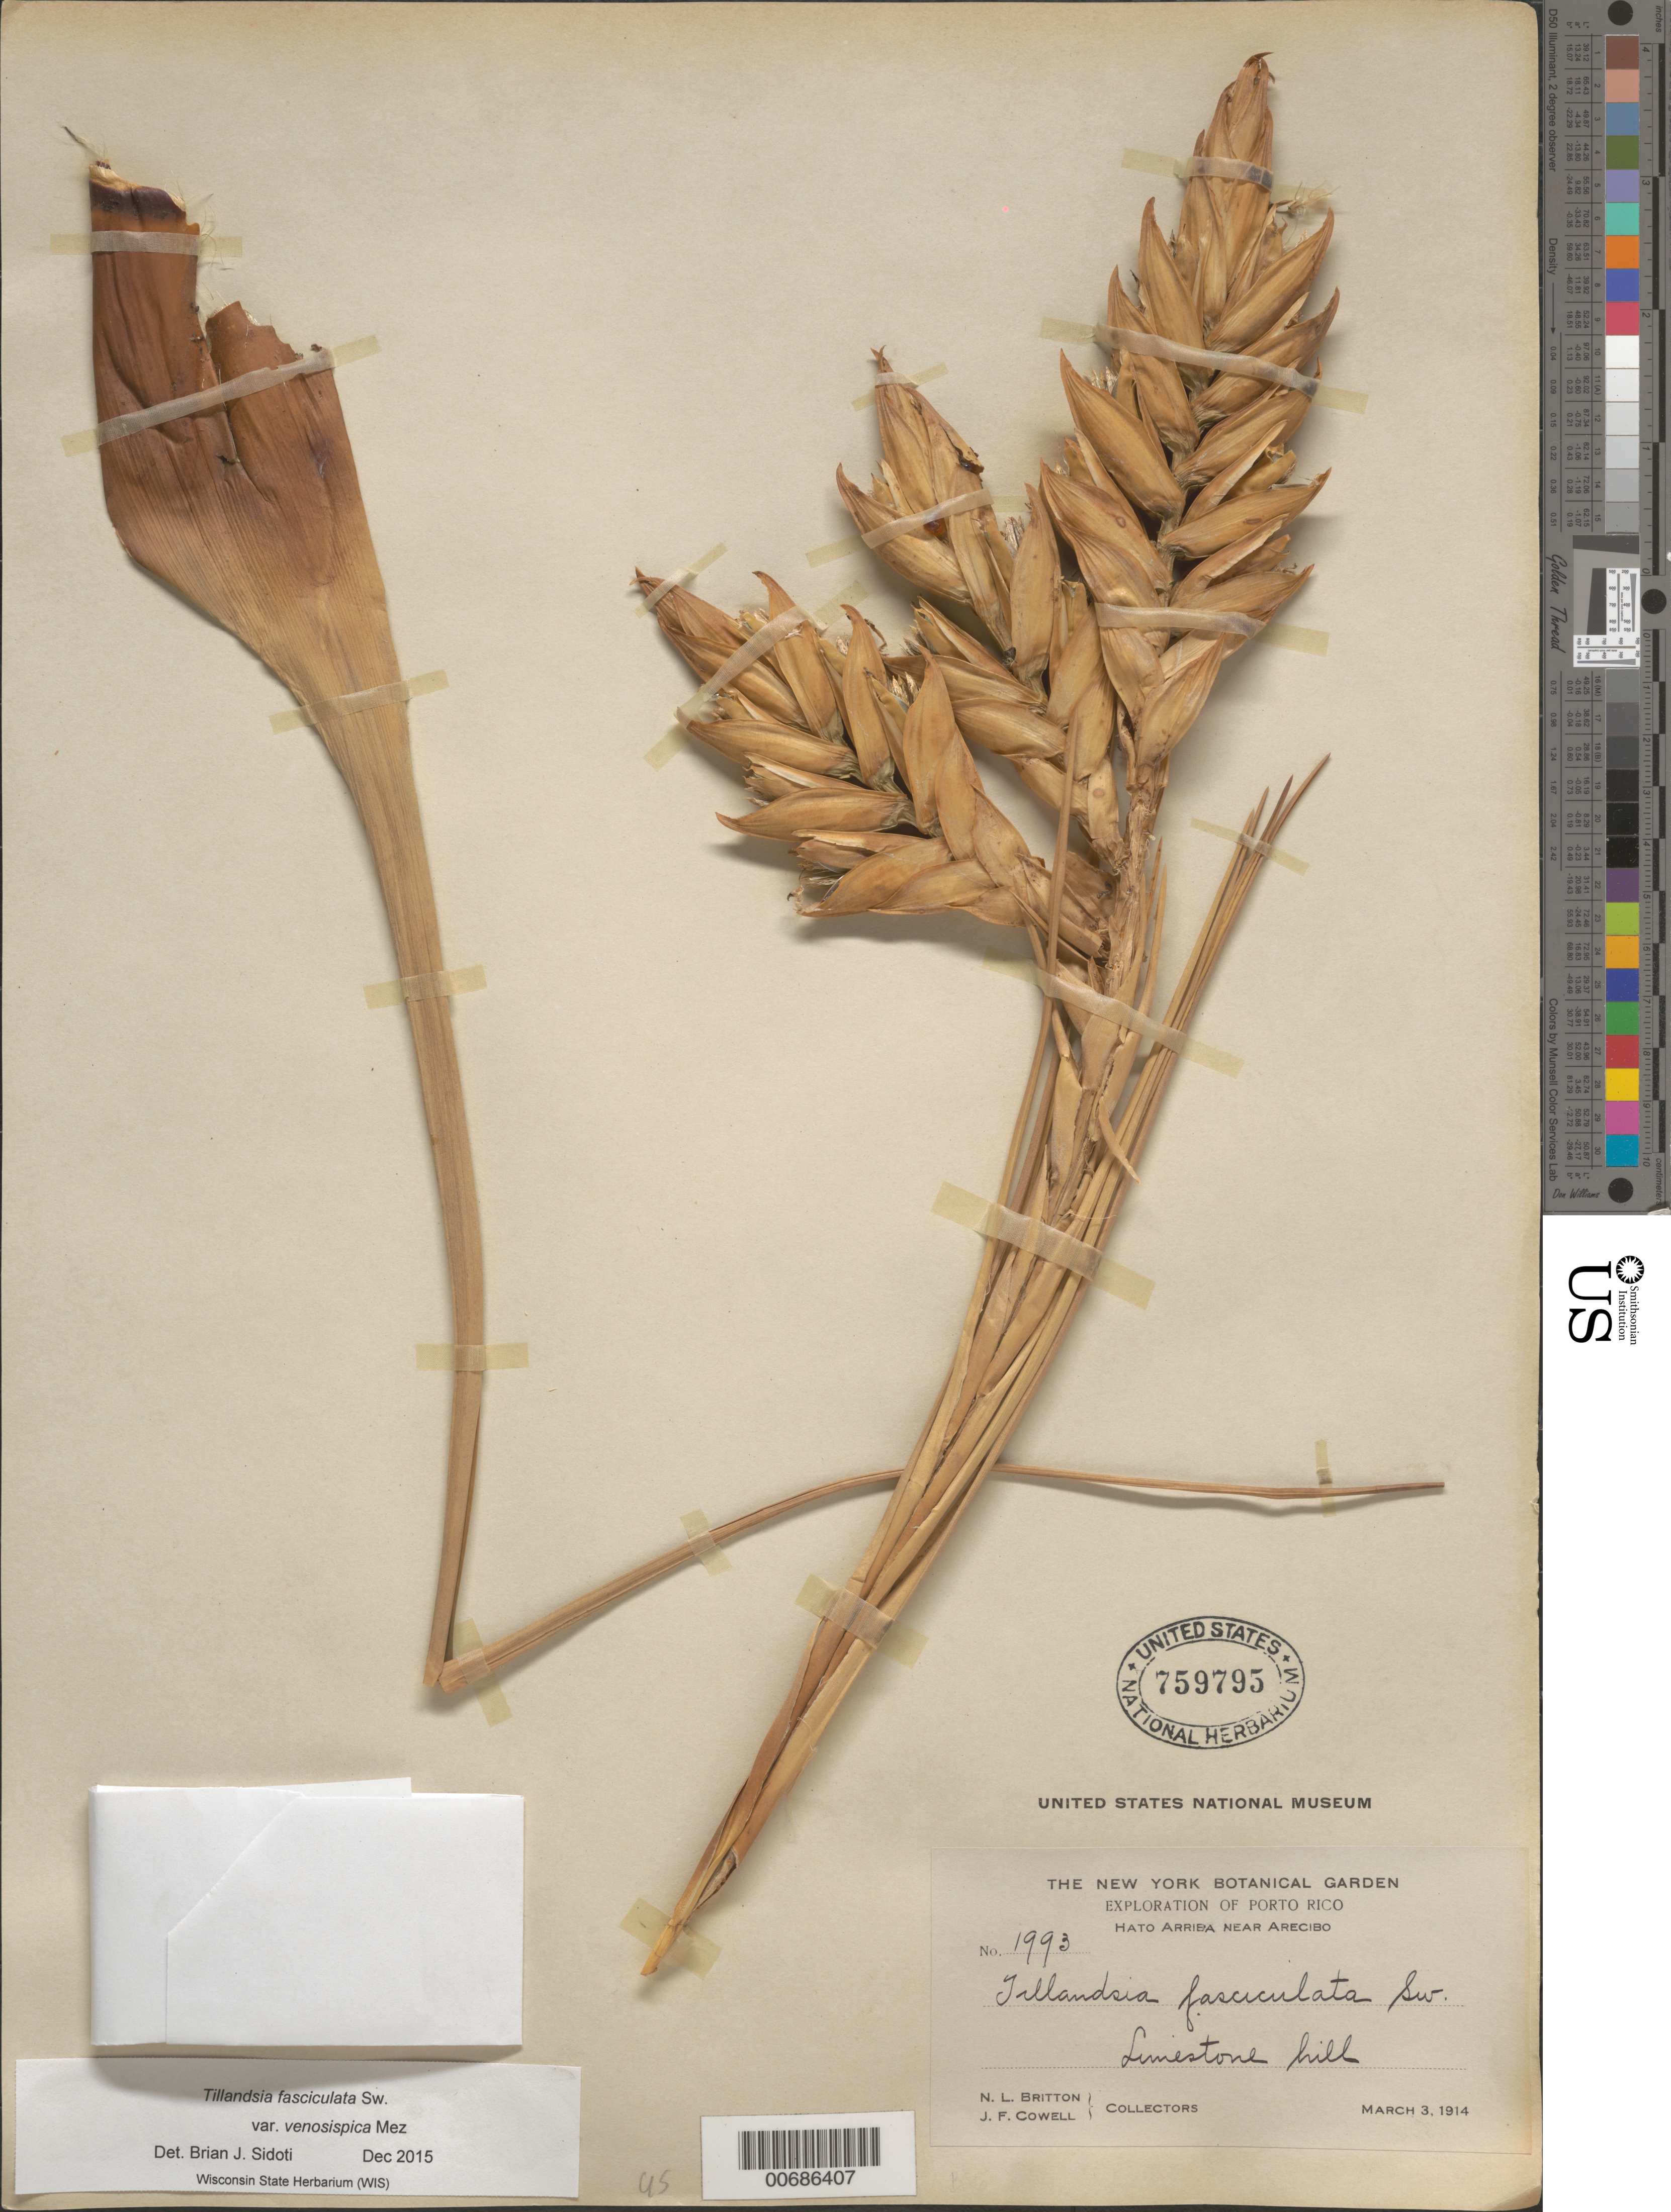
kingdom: Plantae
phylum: Tracheophyta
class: Liliopsida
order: Poales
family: Bromeliaceae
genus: Tillandsia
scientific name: Tillandsia fasciculata var. venosispica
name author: Mez in A. DC.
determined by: Sidoti, B. J.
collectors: N. Britton & J. F. Cowell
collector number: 1993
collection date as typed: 03 Mar 1914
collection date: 1914-03-03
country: Puerto Rico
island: Greater Antilles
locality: Hato Arriba, Arecibo, near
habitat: Limestone hill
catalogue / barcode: US 759795